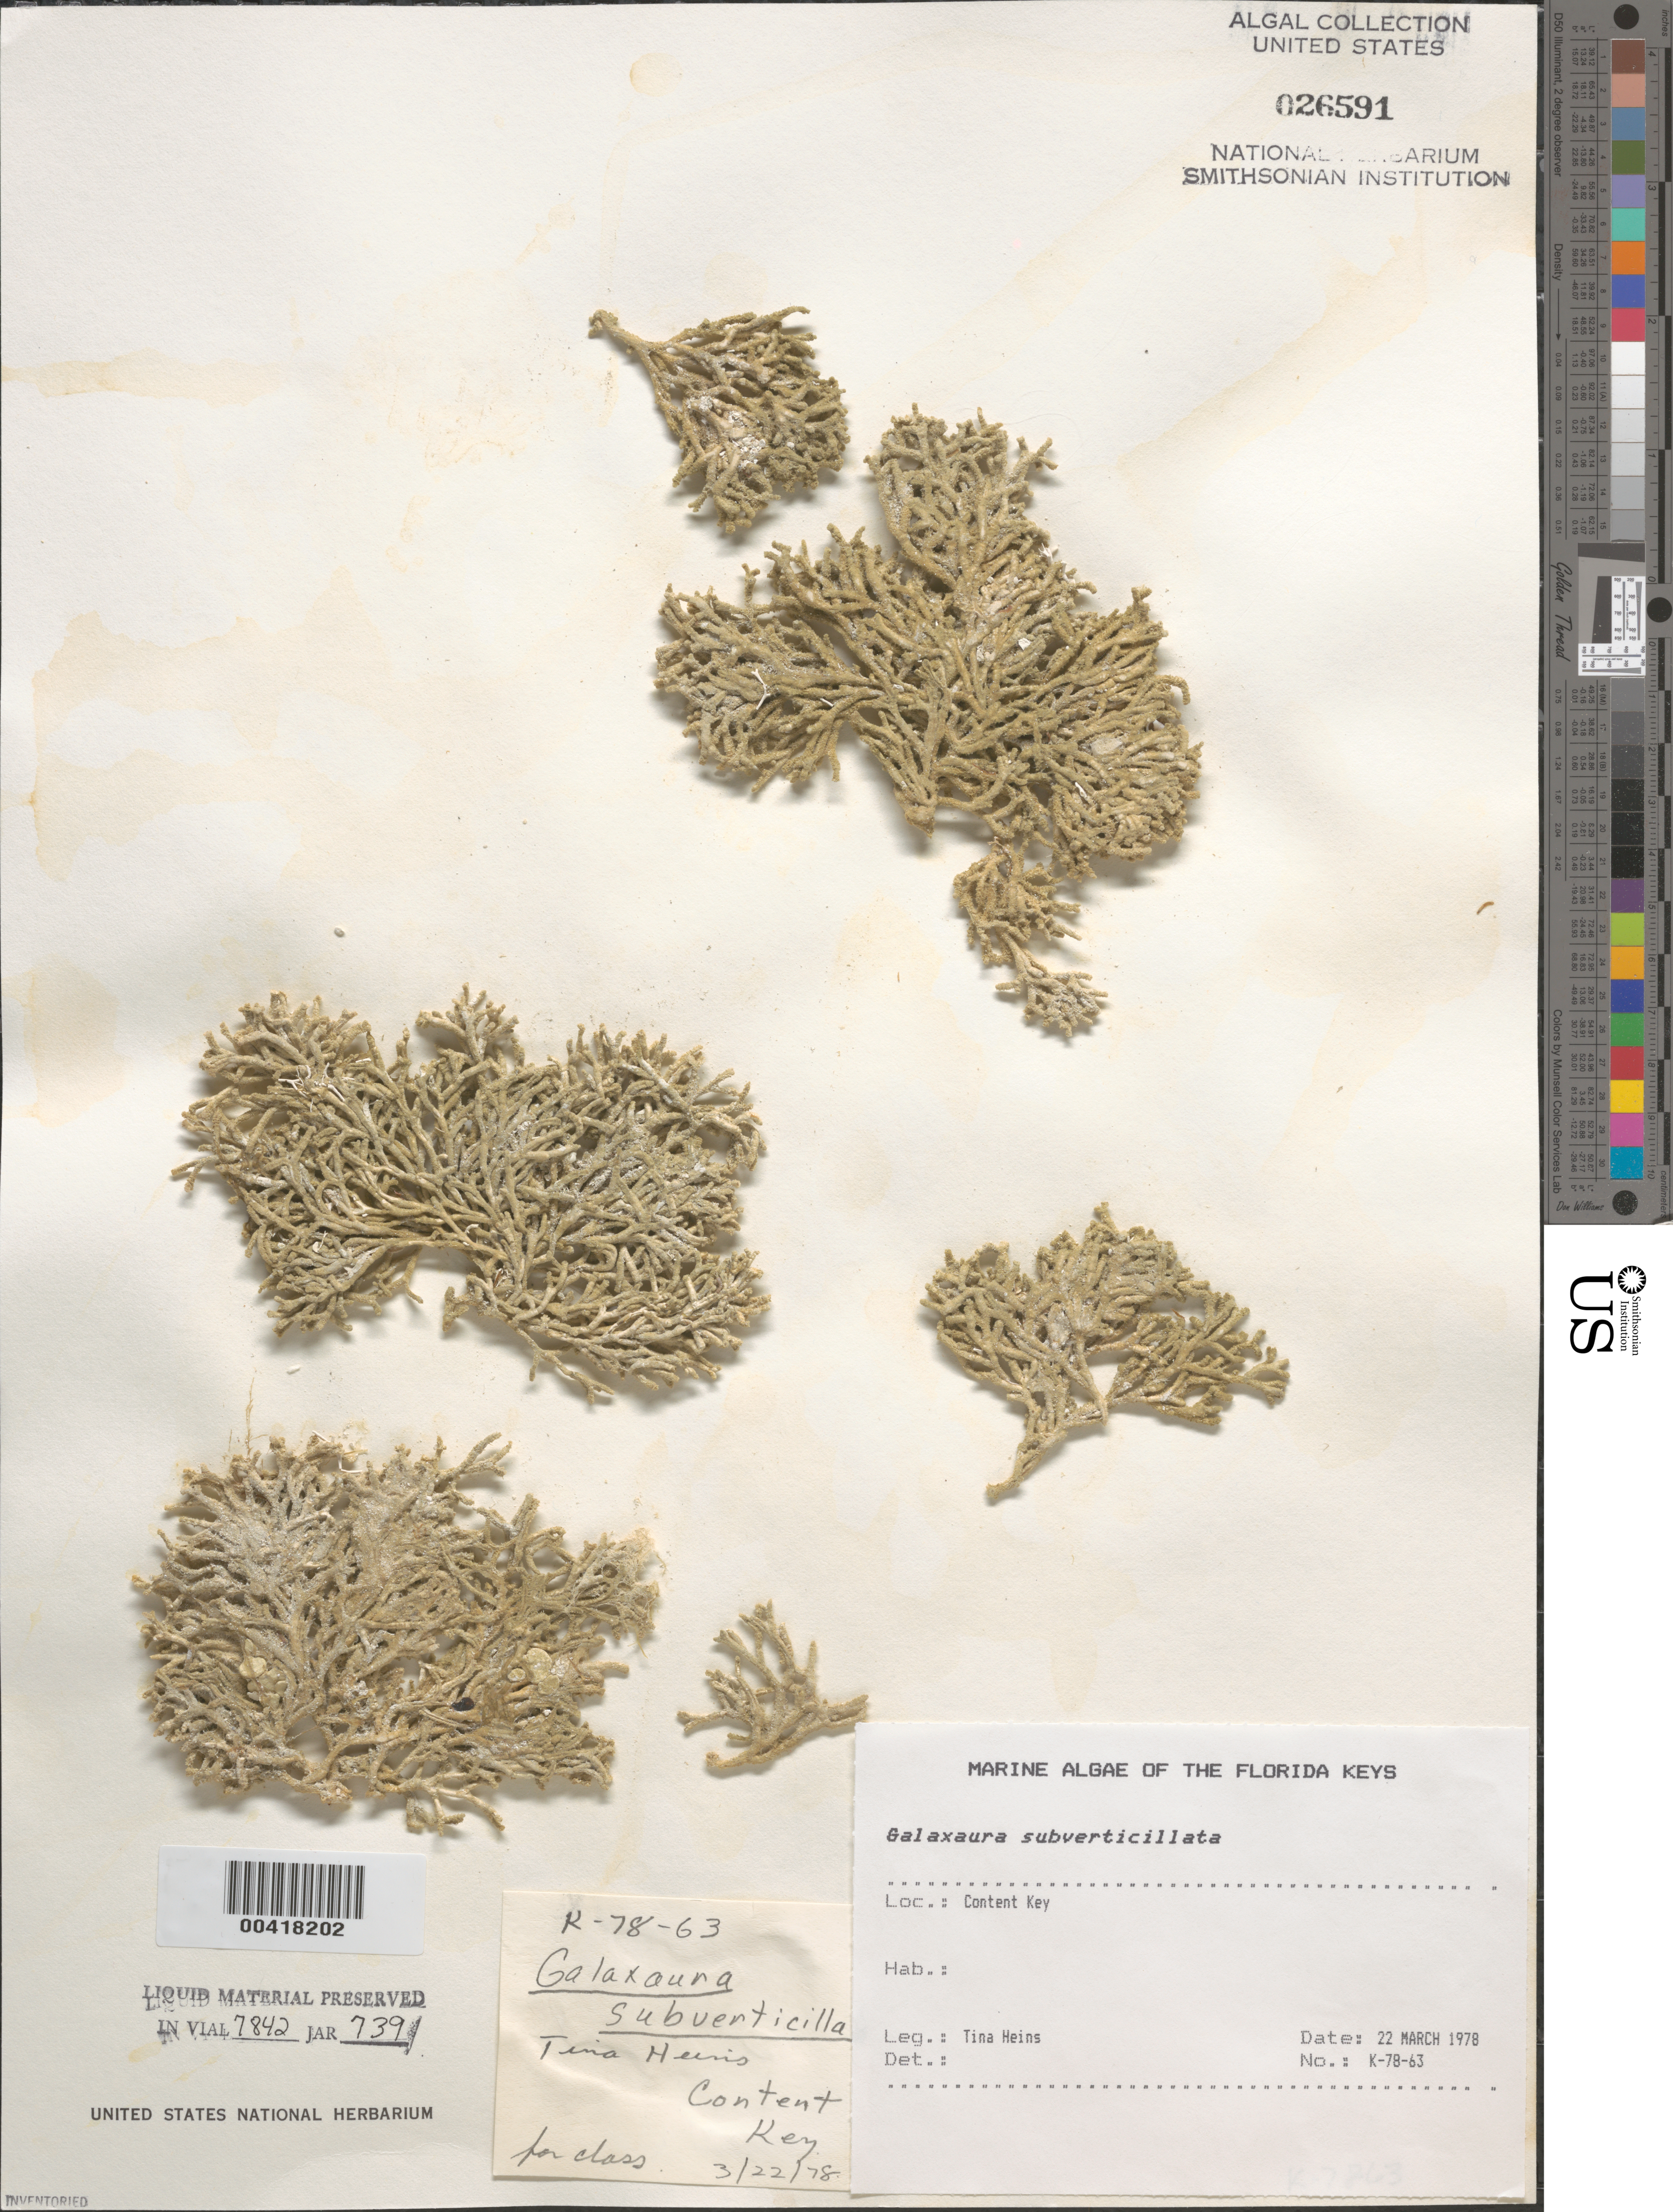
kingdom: Plantae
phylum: Rhodophyta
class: Florideophyceae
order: Nemaliales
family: Galaxauraceae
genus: Galaxaura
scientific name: Galaxaura rugosa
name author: (Ellis & Sol.) J.V.Lamouroux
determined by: Algae name updating Project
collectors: T. Heins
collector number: K-78-63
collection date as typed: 22 Mar 1978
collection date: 1978-03-22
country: United States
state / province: Florida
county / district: Monroe County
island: Content Keys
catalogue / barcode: US 26591